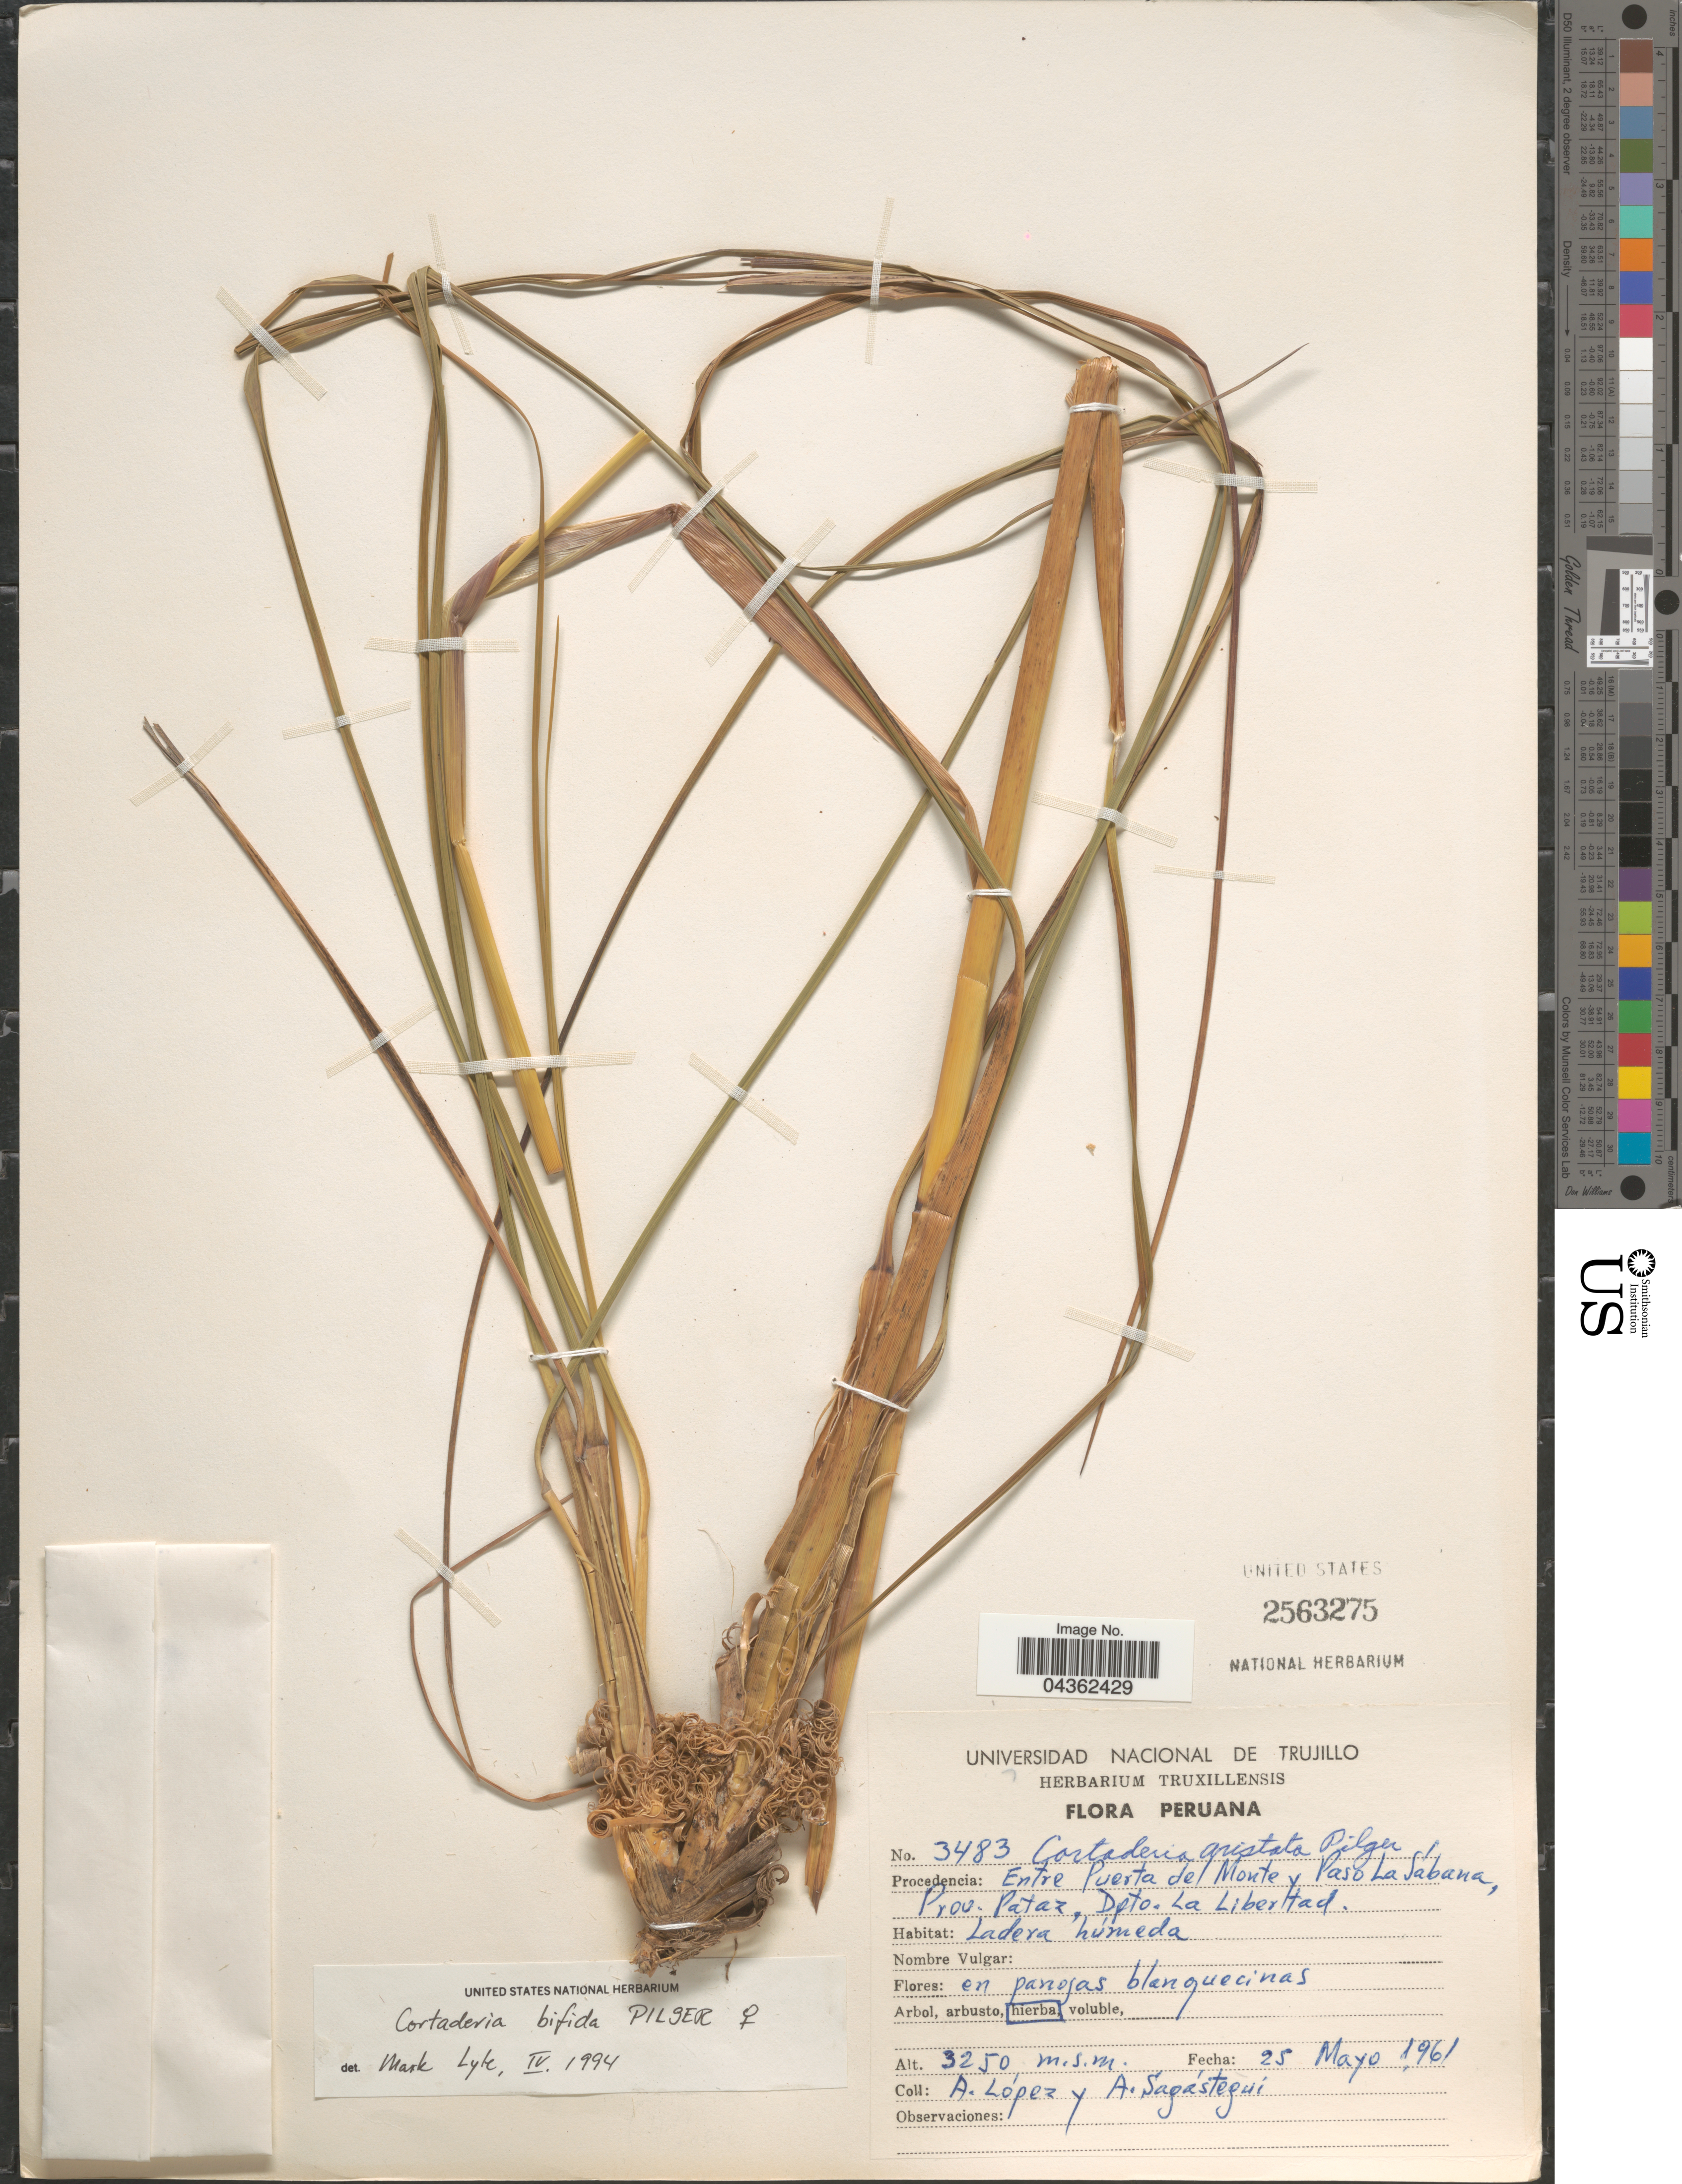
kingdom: Plantae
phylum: Tracheophyta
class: Liliopsida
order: Poales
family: Poaceae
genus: Cortaderia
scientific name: Cortaderia bifida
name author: Pilg.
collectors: A. López & A. Sagastegui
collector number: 3483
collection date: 1961-05-25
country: Peru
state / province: La Libertad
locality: Entre Puerta del Monte y Paso La Sábana, Prov. Pataz, Dpto. La Libertad.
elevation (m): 3250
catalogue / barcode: US 2563275